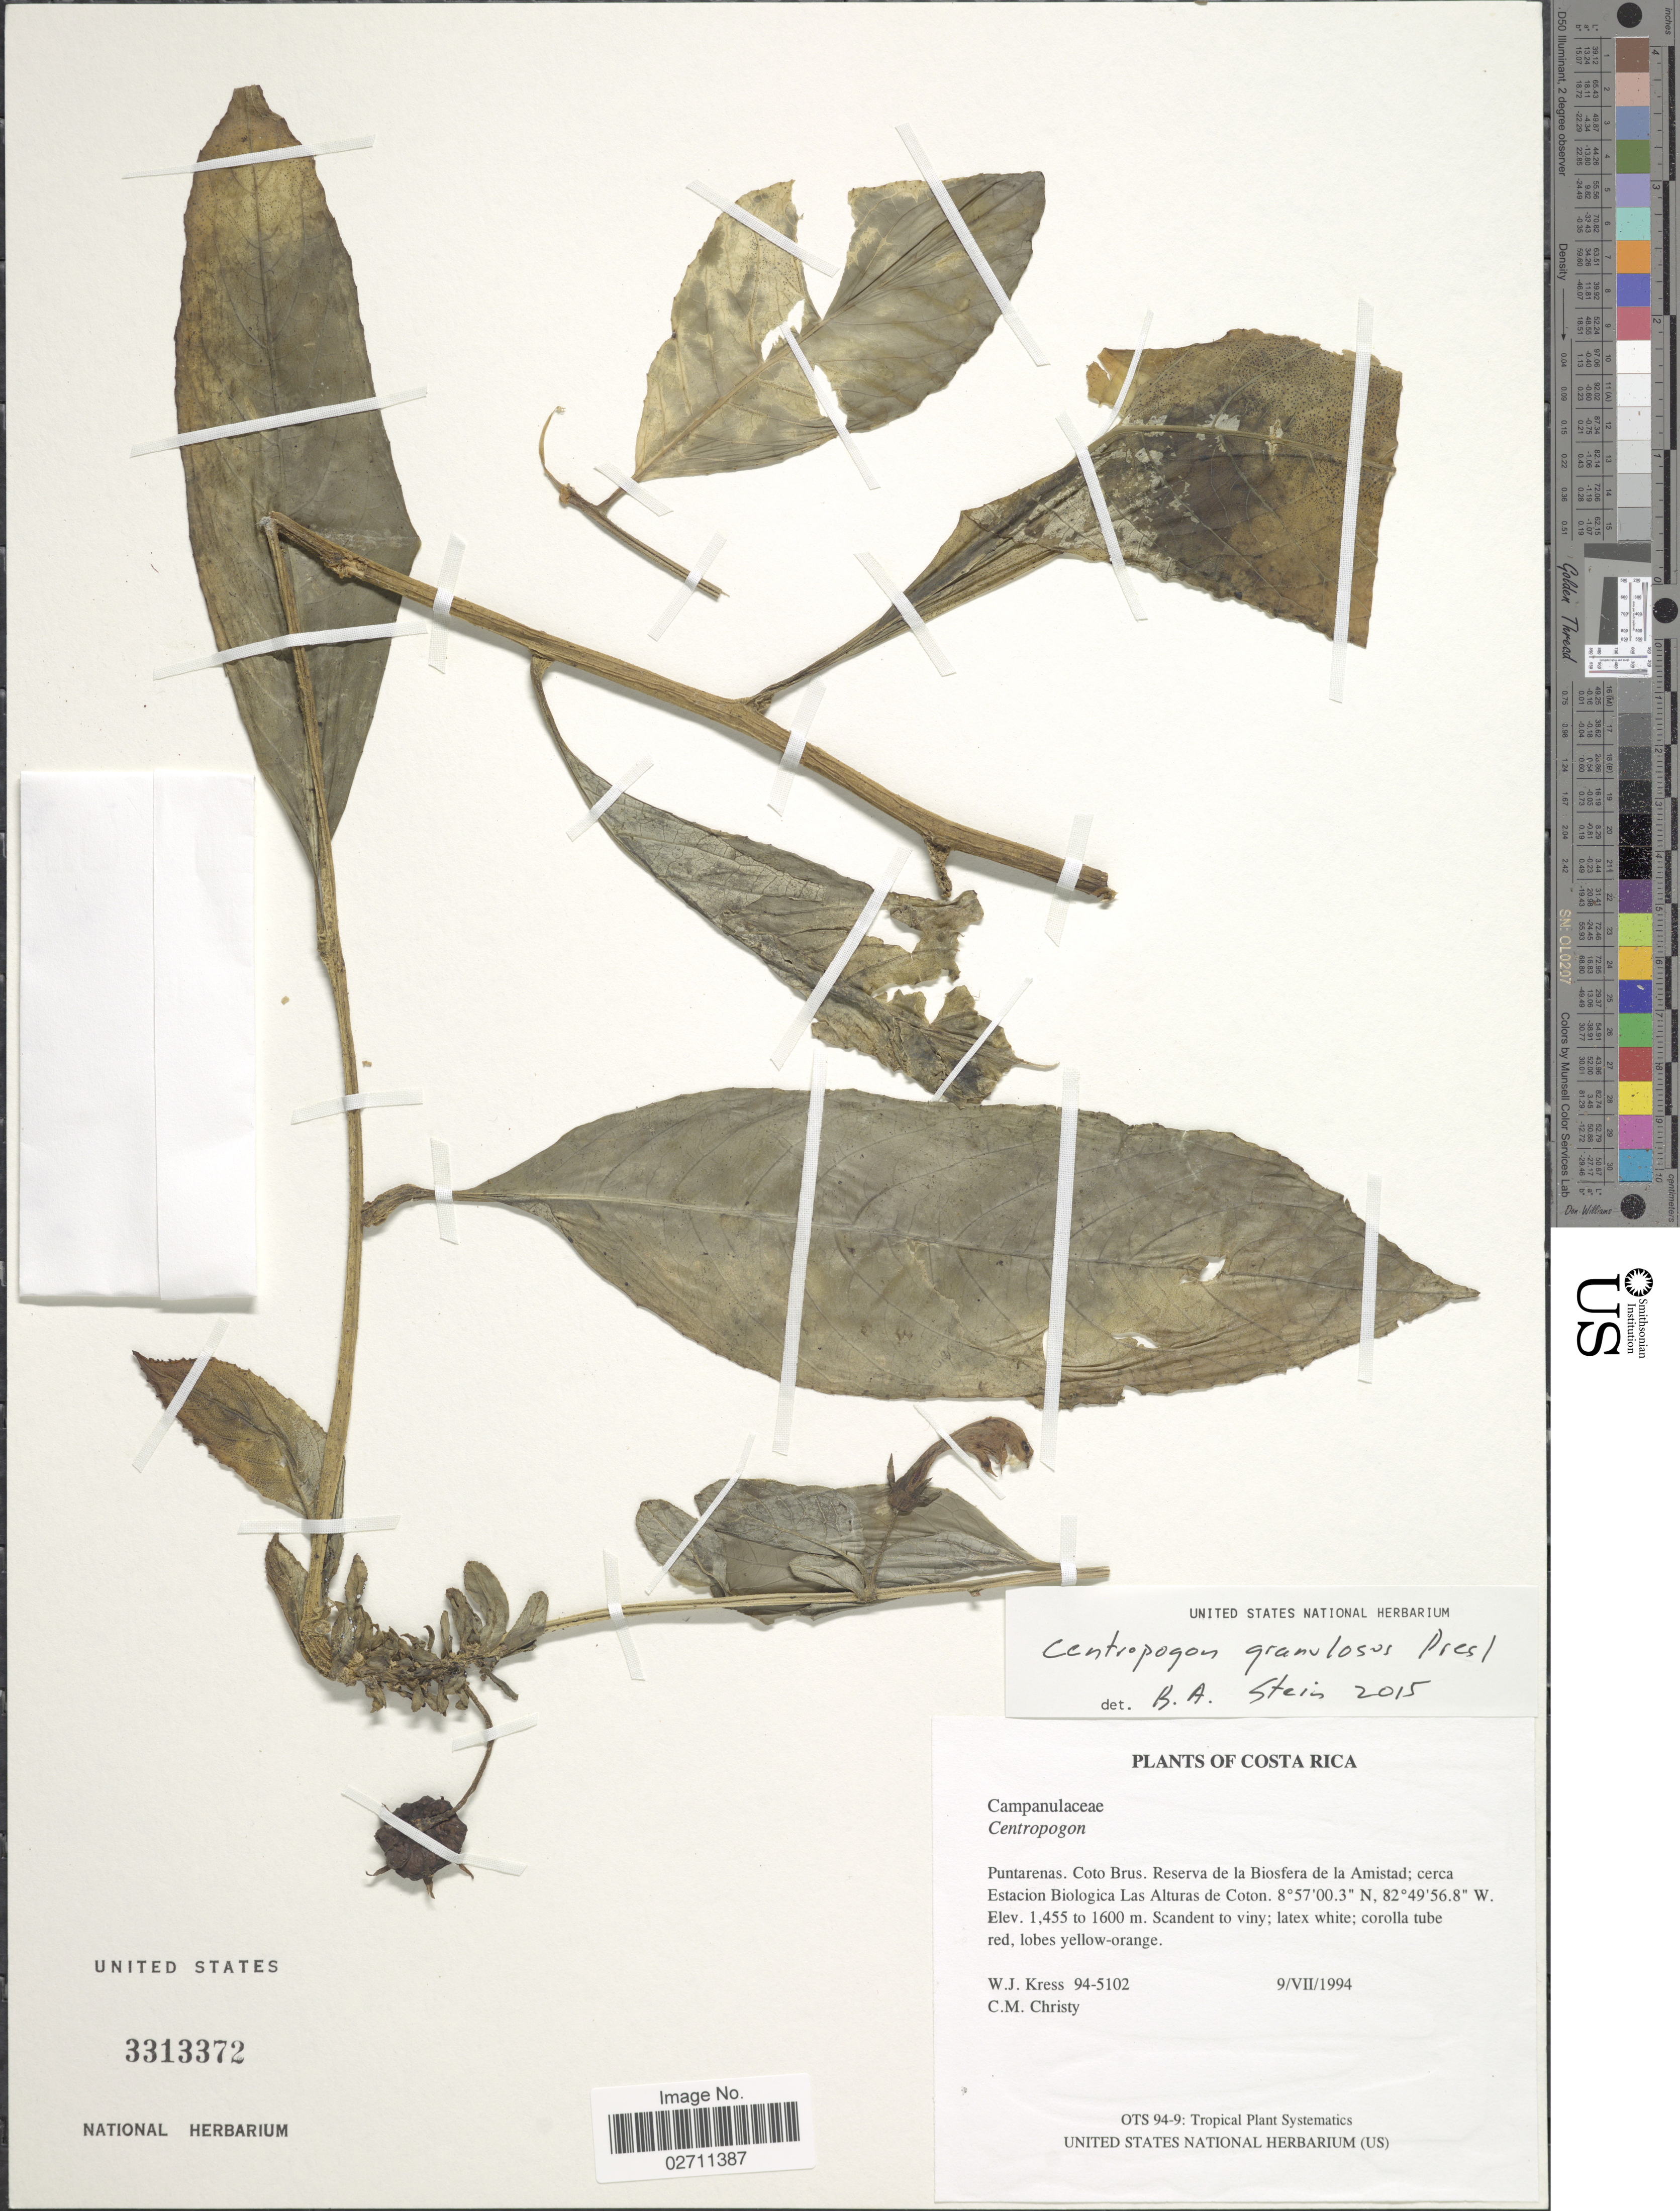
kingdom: Plantae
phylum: Tracheophyta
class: Magnoliopsida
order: Asterales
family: Campanulaceae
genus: Centropogon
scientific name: Centropogon granulosus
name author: C. Presl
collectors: W. J. Kress & C. M. Christy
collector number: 94-5102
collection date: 1994-07-09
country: Costa Rica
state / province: Puntarenas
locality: Coto Brus, Reserva de la Biosfera de la Amistad; cerca Estacion Biologica Las Alturas de Coton.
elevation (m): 1455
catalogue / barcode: US 3313372